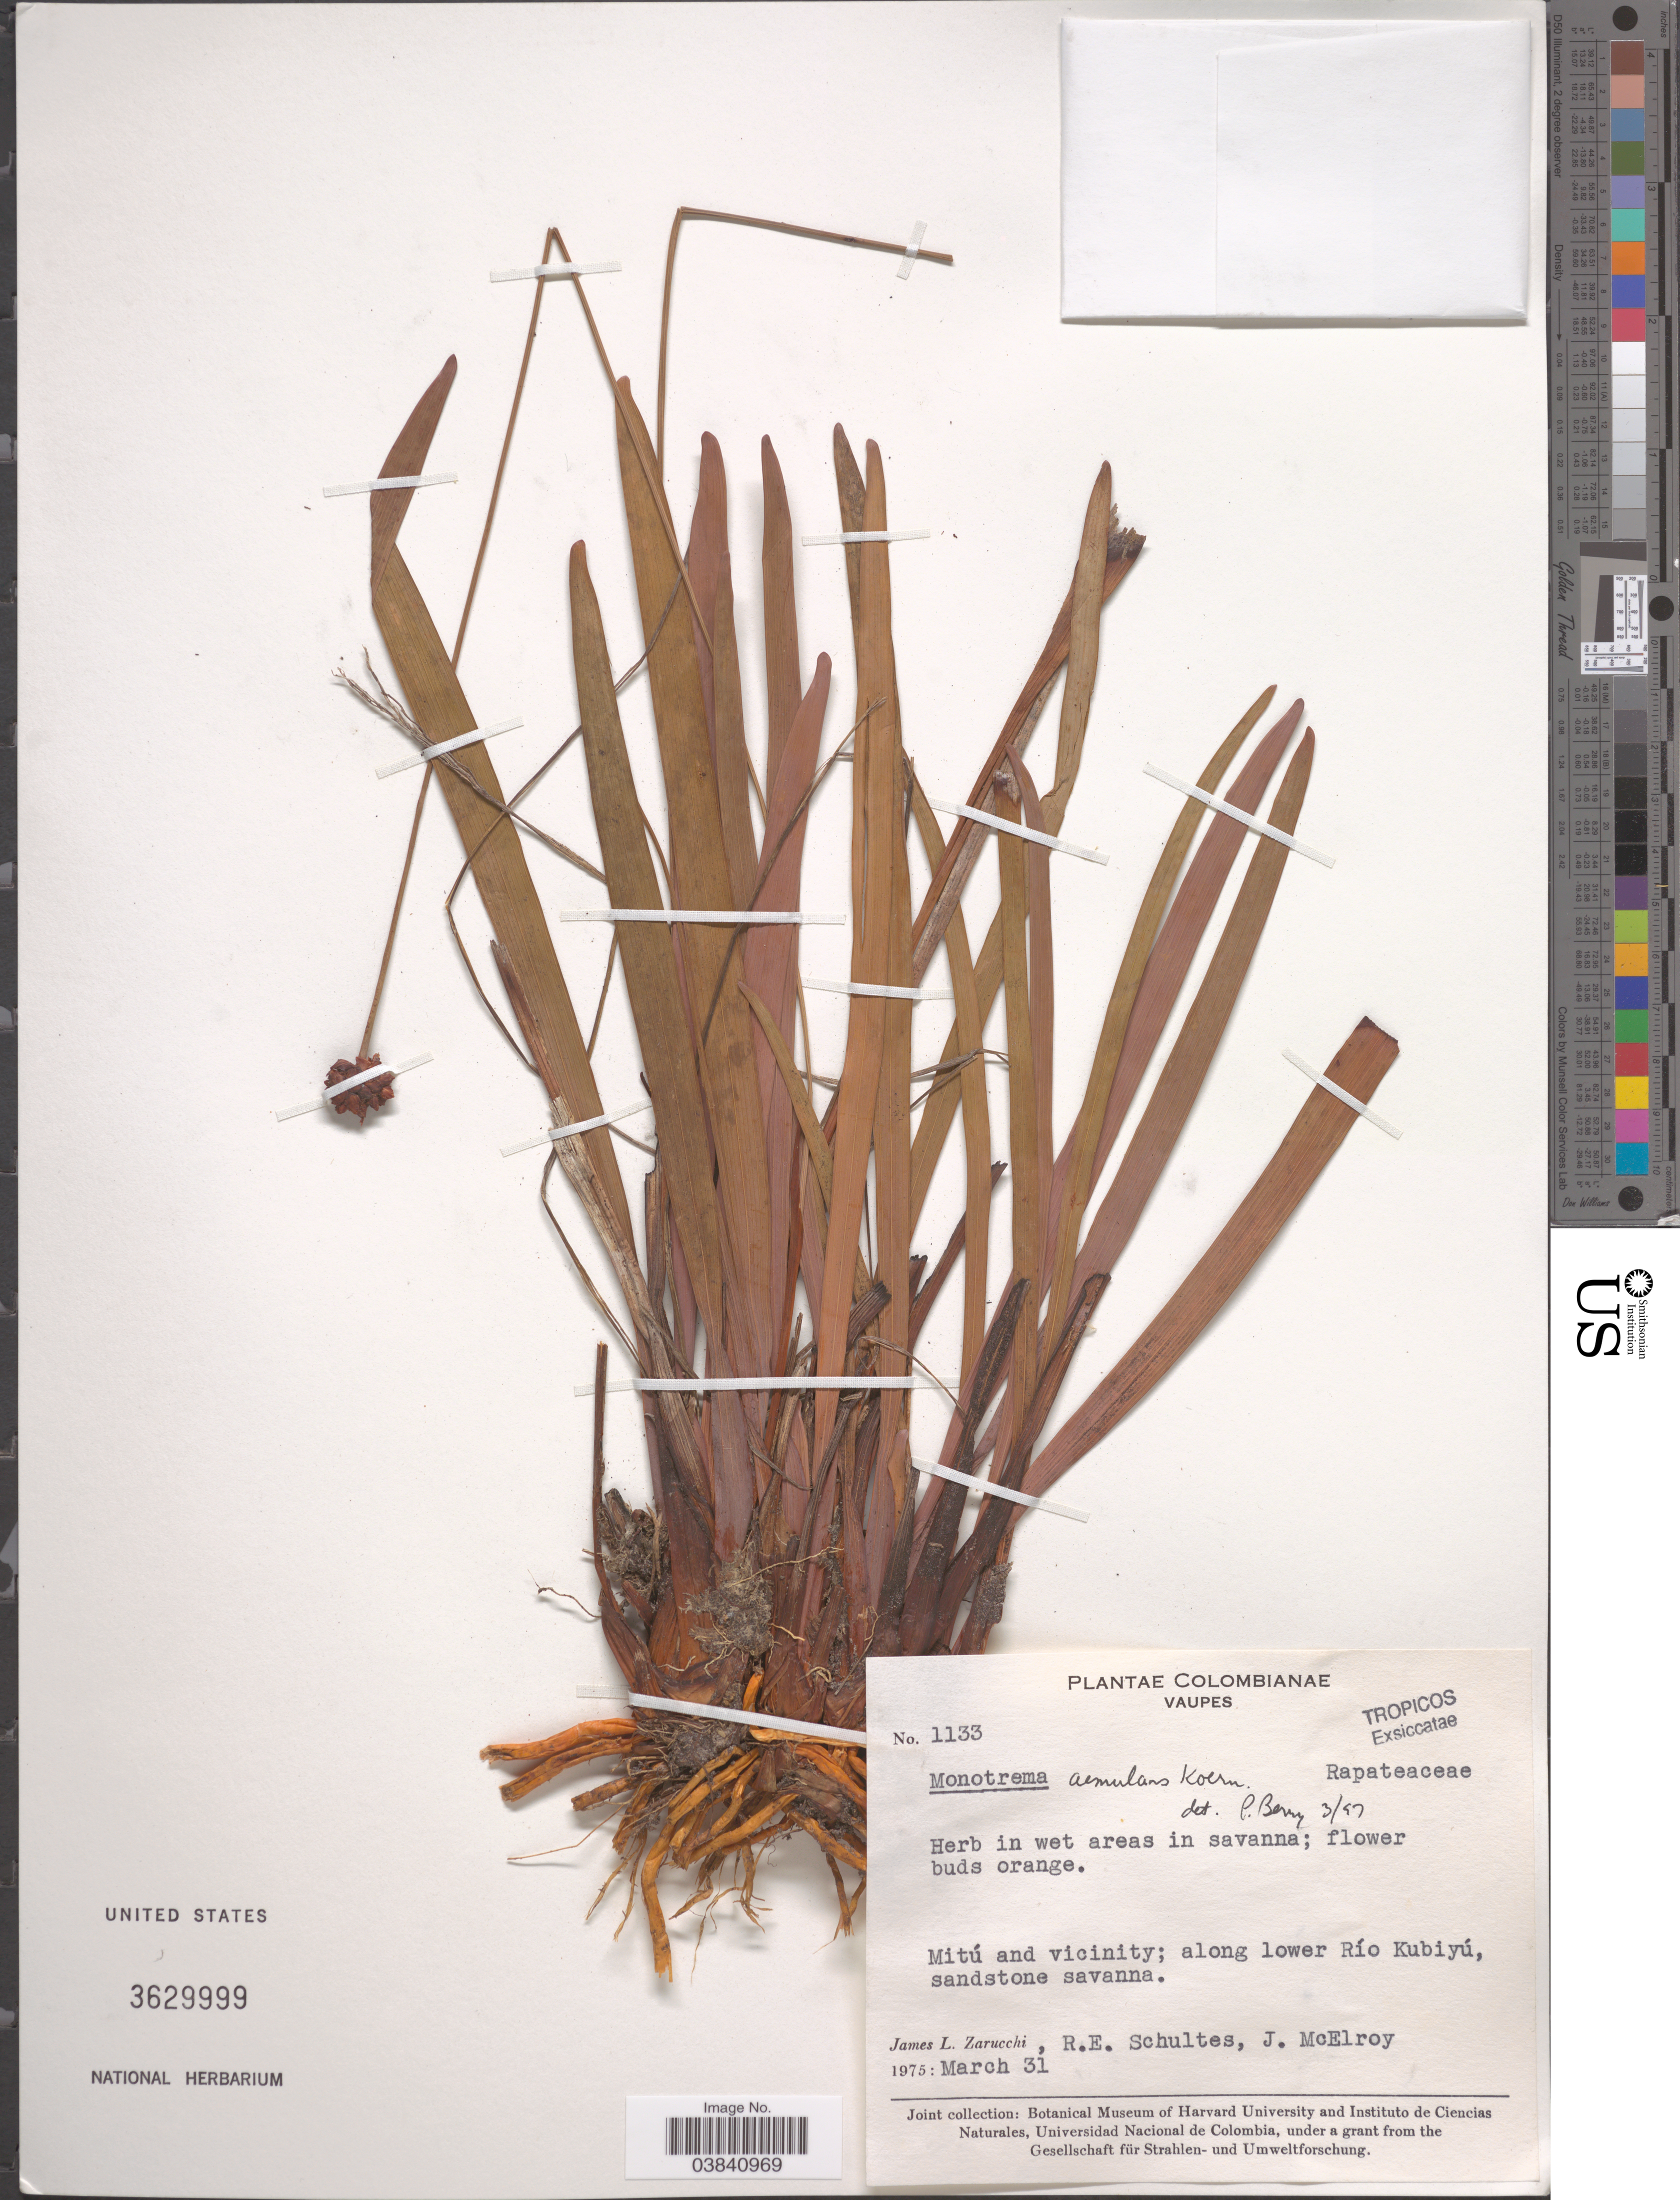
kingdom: Plantae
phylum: Tracheophyta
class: Liliopsida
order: Poales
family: Rapateaceae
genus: Monotrema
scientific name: Monotrema aemulans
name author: Körn.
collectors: J. L. Zarucchi, R. E. Schultes & J. B. McElroy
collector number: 1133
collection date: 1975-03-31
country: Colombia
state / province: Vaupés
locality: Mitú and vicinity; along lower Río Kubiyú.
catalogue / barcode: US 3629999